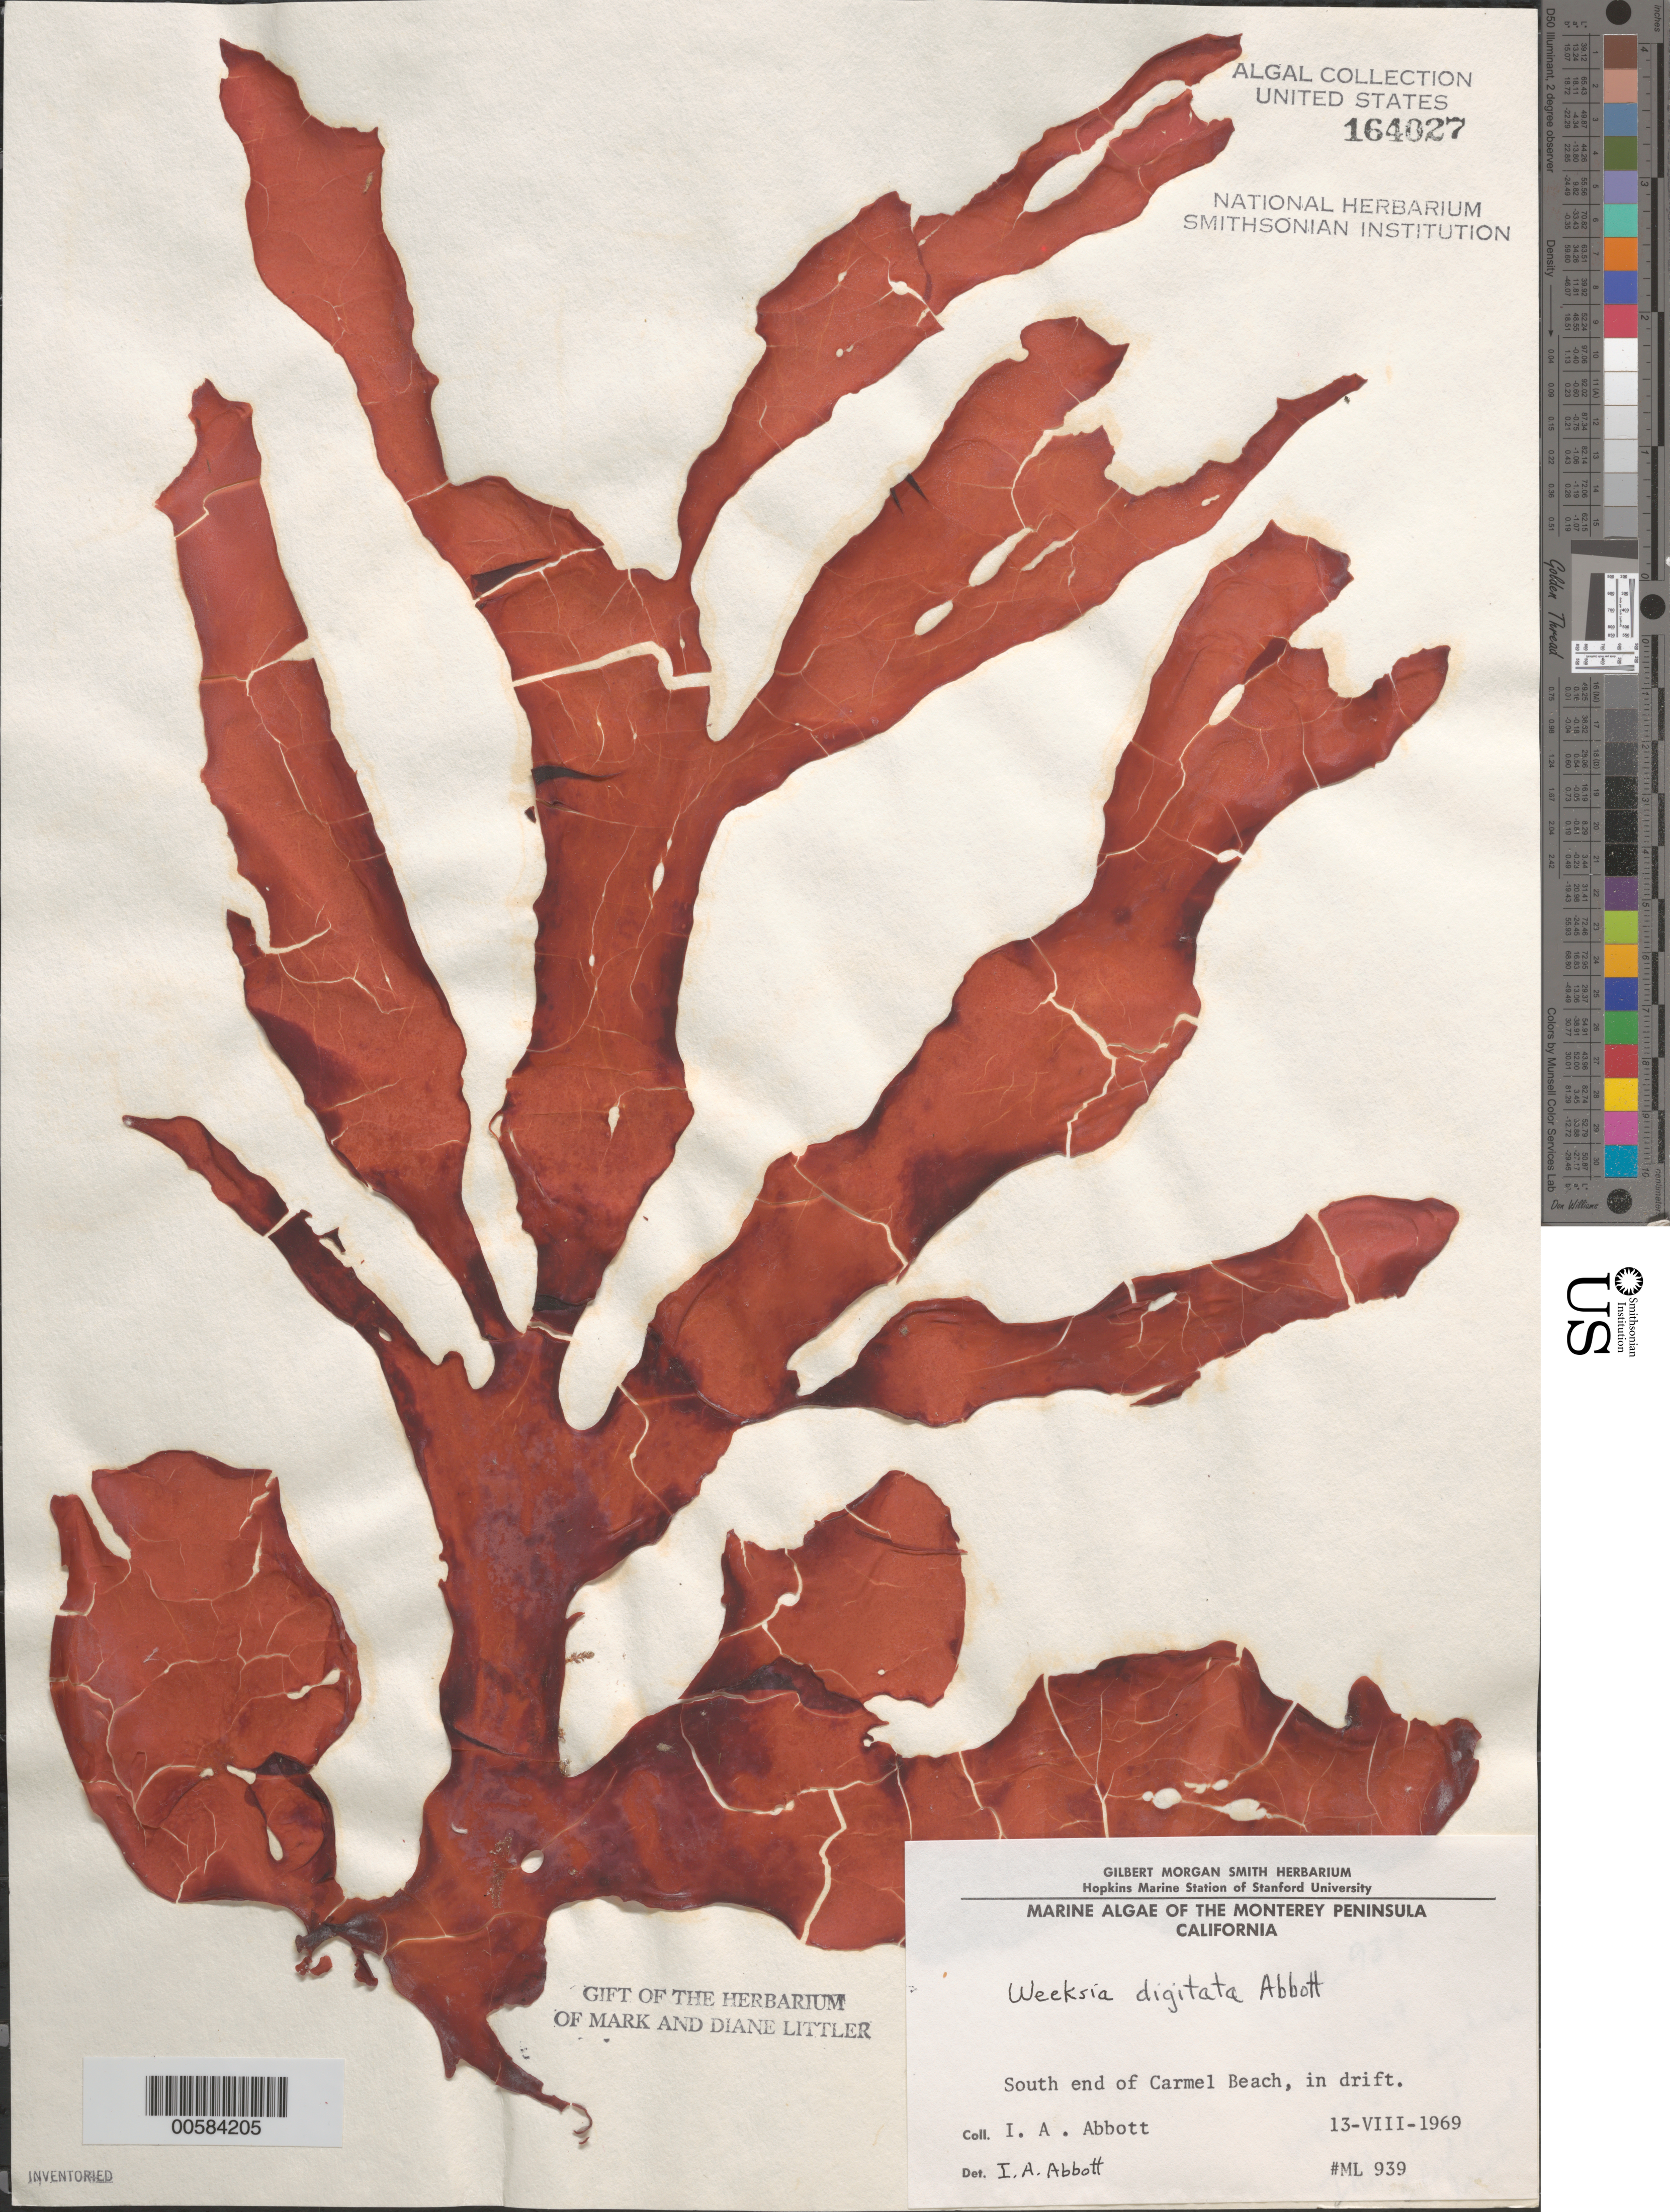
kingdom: Plantae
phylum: Rhodophyta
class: Florideophyceae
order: Gigartinales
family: Dumontiaceae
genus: Weeksia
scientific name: Weeksia digitata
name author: I.A. Abbott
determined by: Abbott, Isabella A.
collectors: I. A. Abbott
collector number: ML 939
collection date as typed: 13 Aug 1969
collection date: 1969-08-13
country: United States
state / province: California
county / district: Monterey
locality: Carmel Beach, south end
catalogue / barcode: US 164027